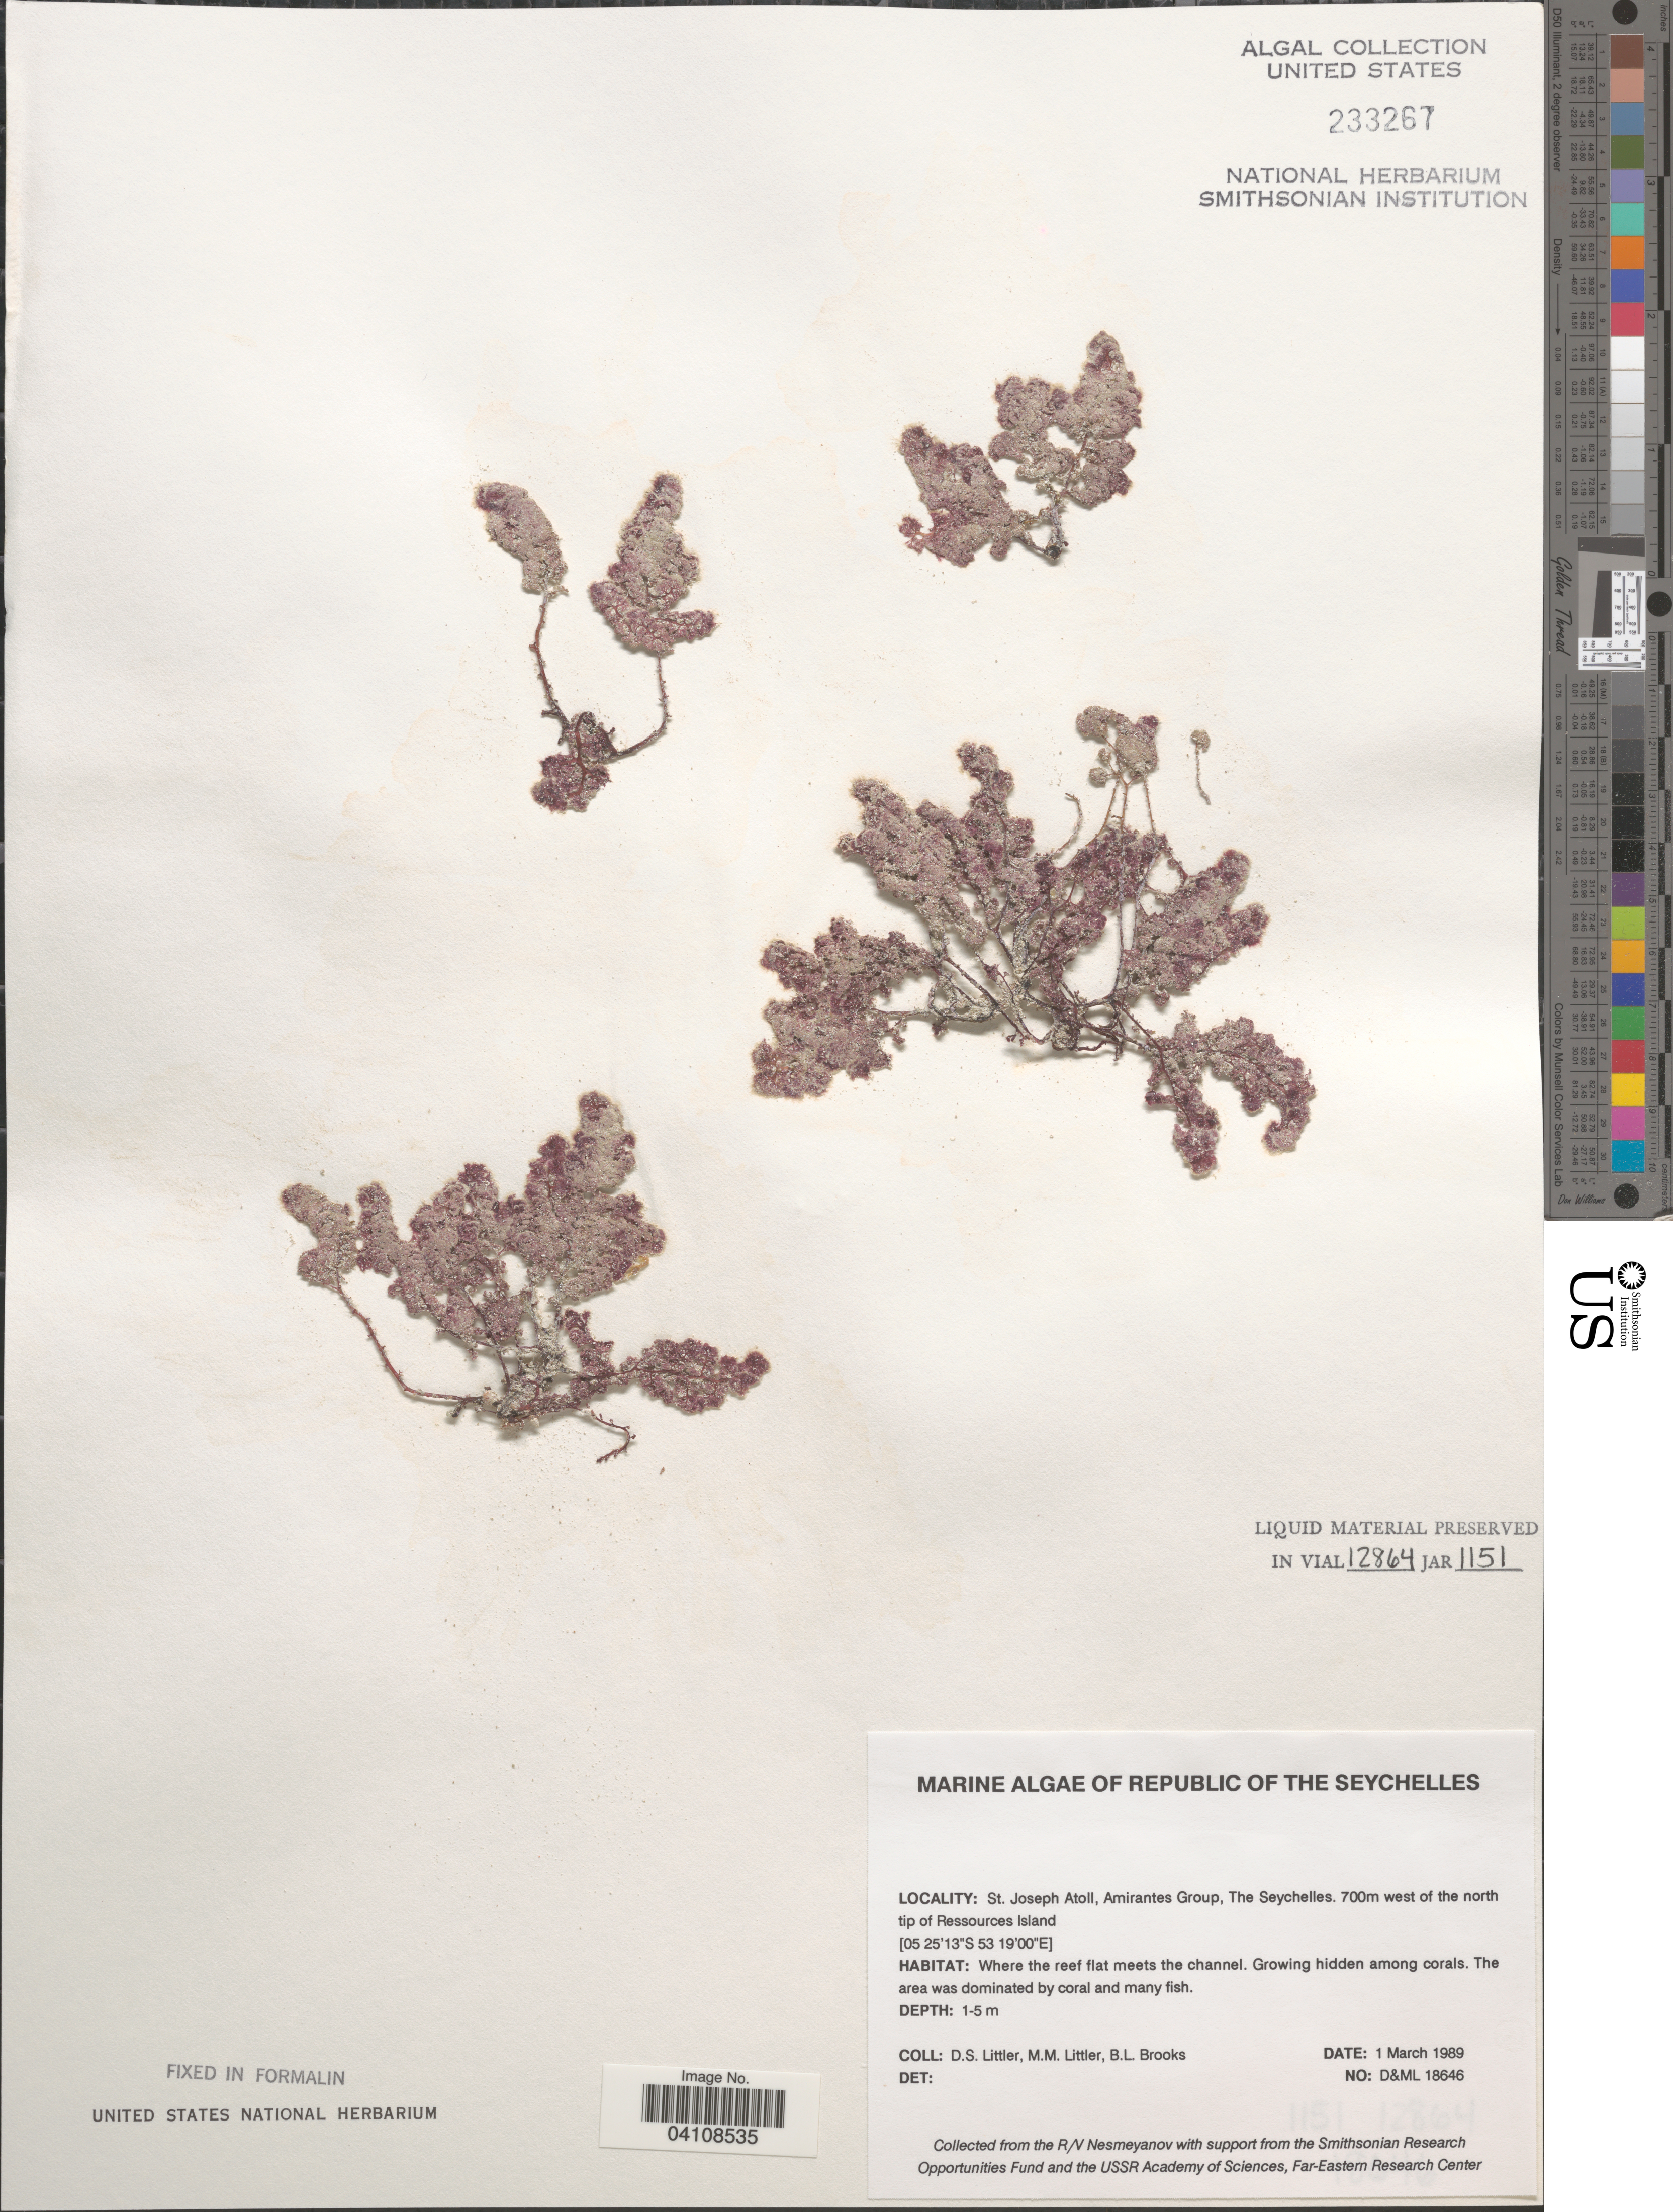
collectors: D. S. Littler & B. Brooks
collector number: D&ML18646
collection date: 1989-03-01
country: Seychelles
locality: Republic of The Seychelles. St. Joseph Atoll, Amirantes Group. 700m west of the north tip of Ressources Island. Where the reef flat meets the channel.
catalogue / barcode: US 233267